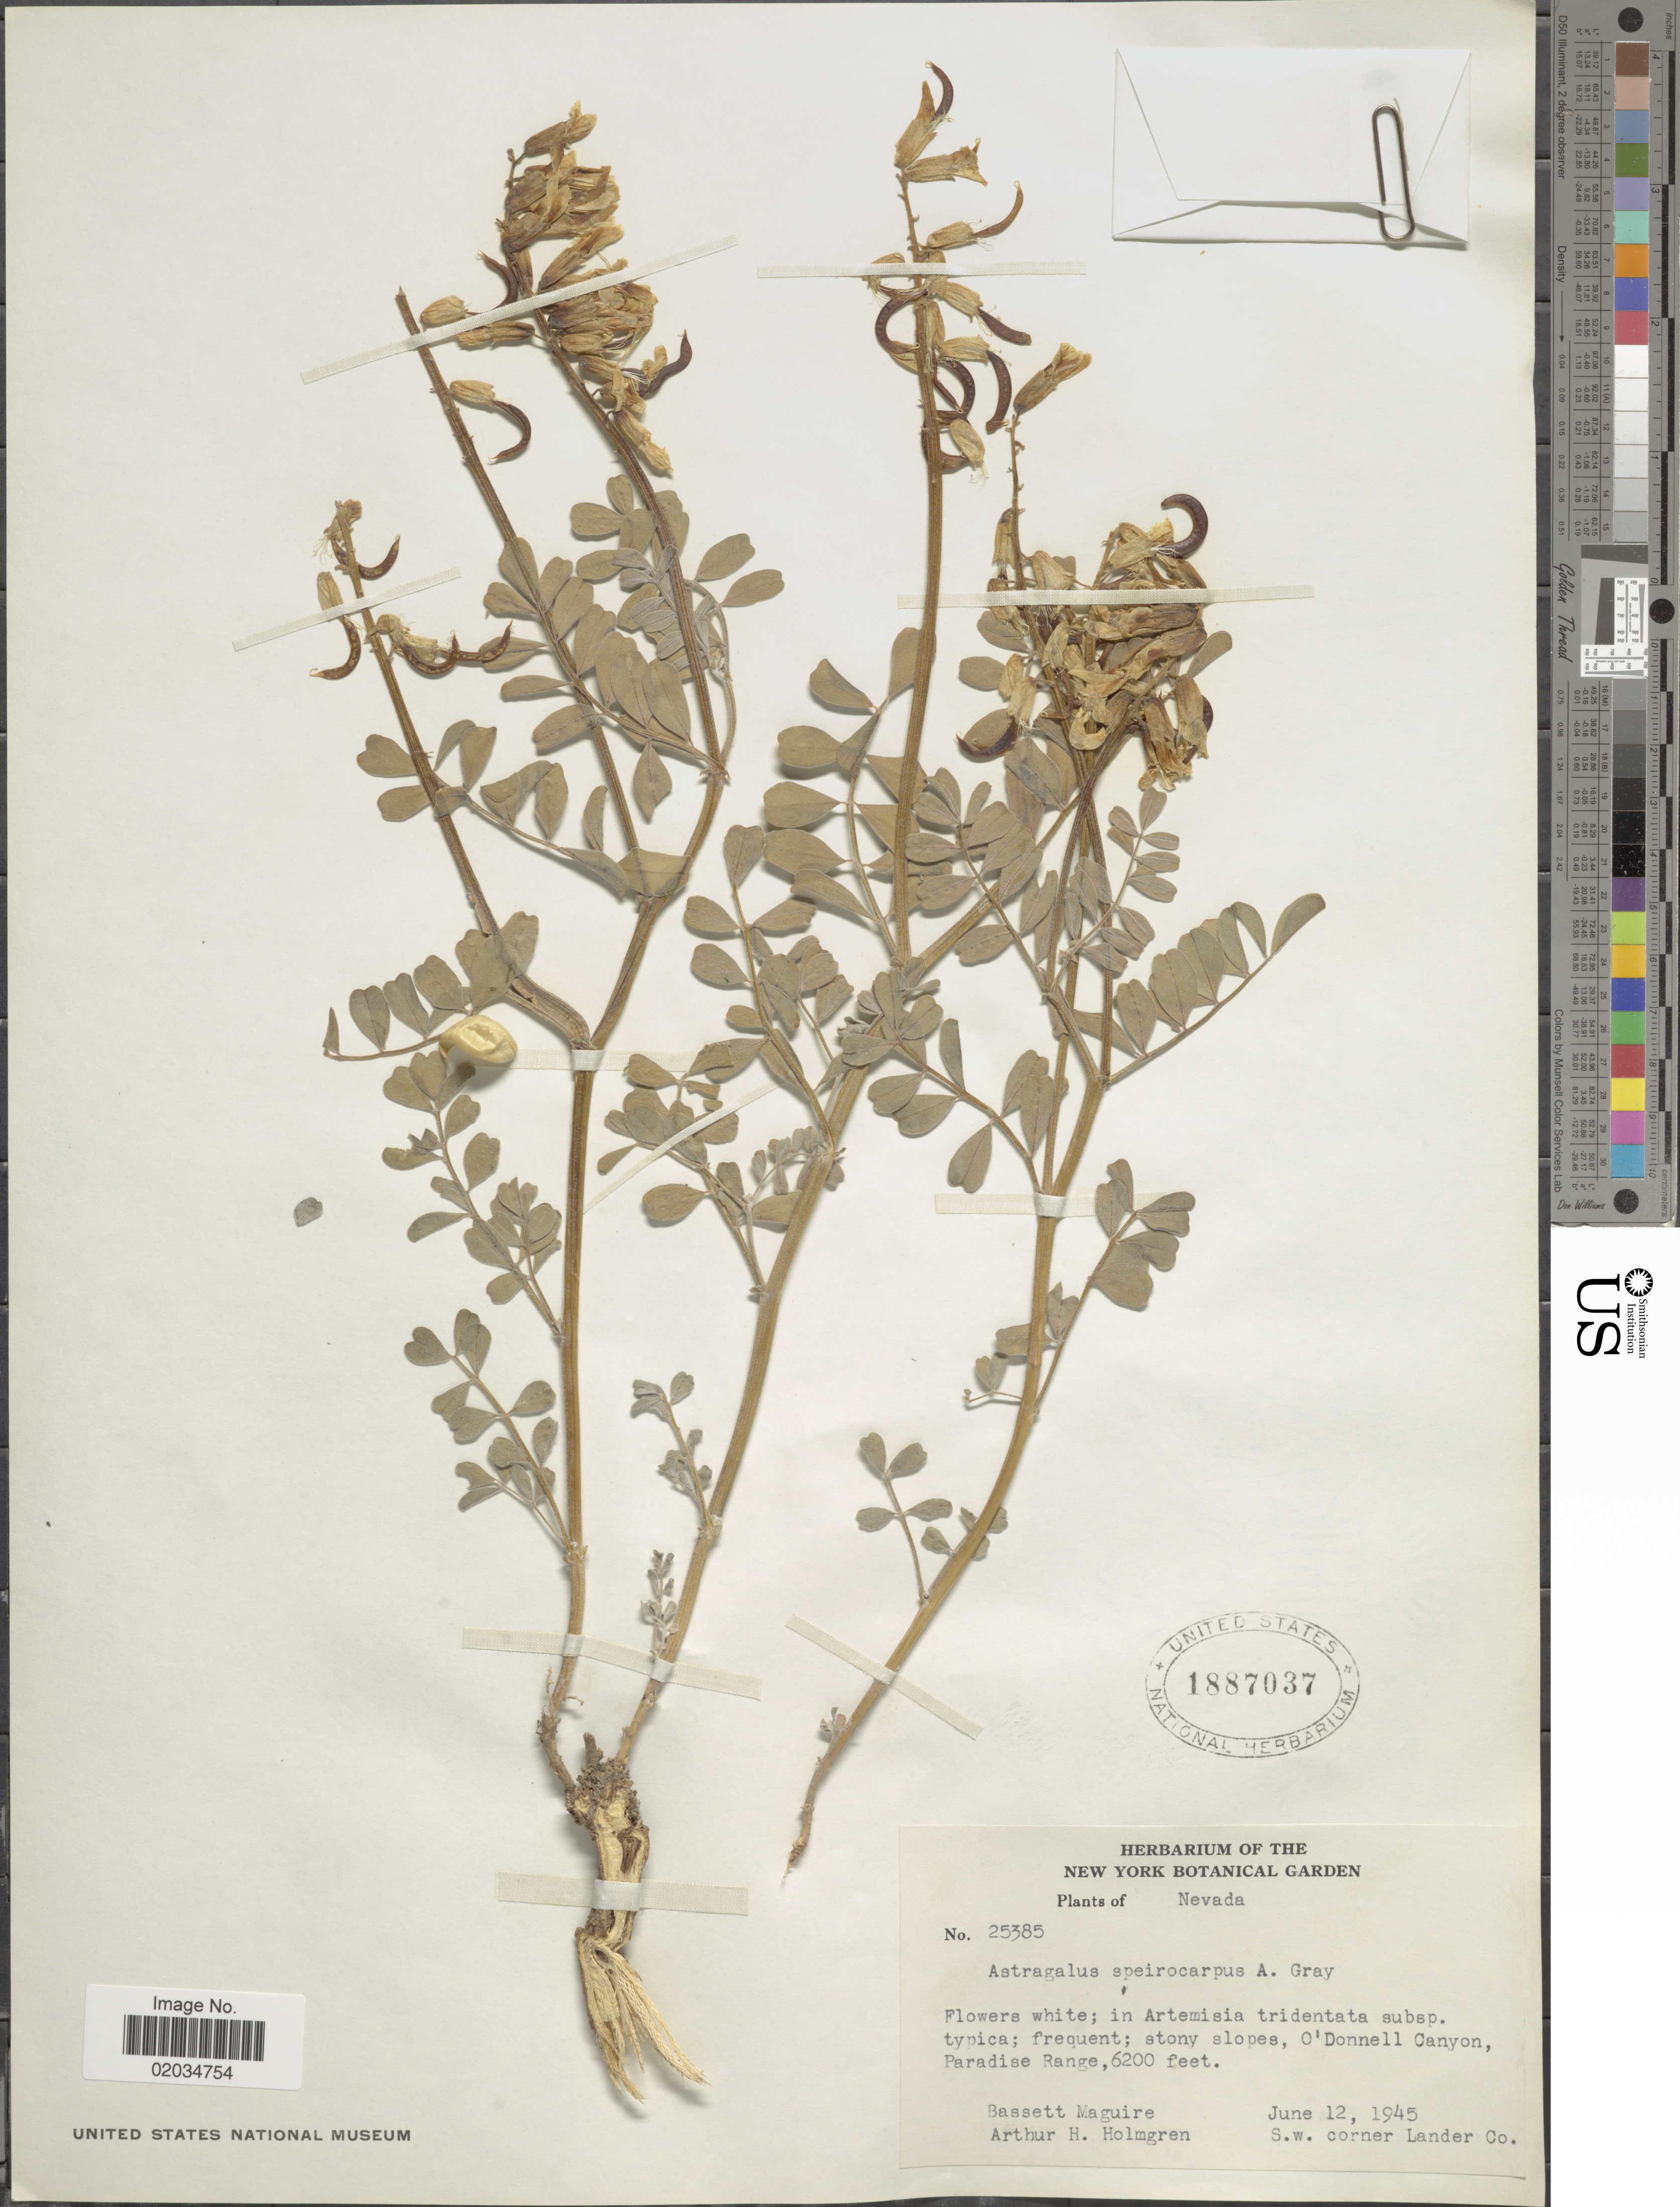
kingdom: Plantae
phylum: Tracheophyta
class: Magnoliopsida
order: Fabales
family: Fabaceae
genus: Astragalus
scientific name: Astragalus speirocarpus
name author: A. Gray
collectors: B. Maguire & A. H. Holmgren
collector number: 25385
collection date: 1945-06-12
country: United States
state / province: Nevada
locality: O'Donnell Canyon, Paradise Range. S. w. corner Lander Co.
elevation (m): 1890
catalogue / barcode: US 1887037